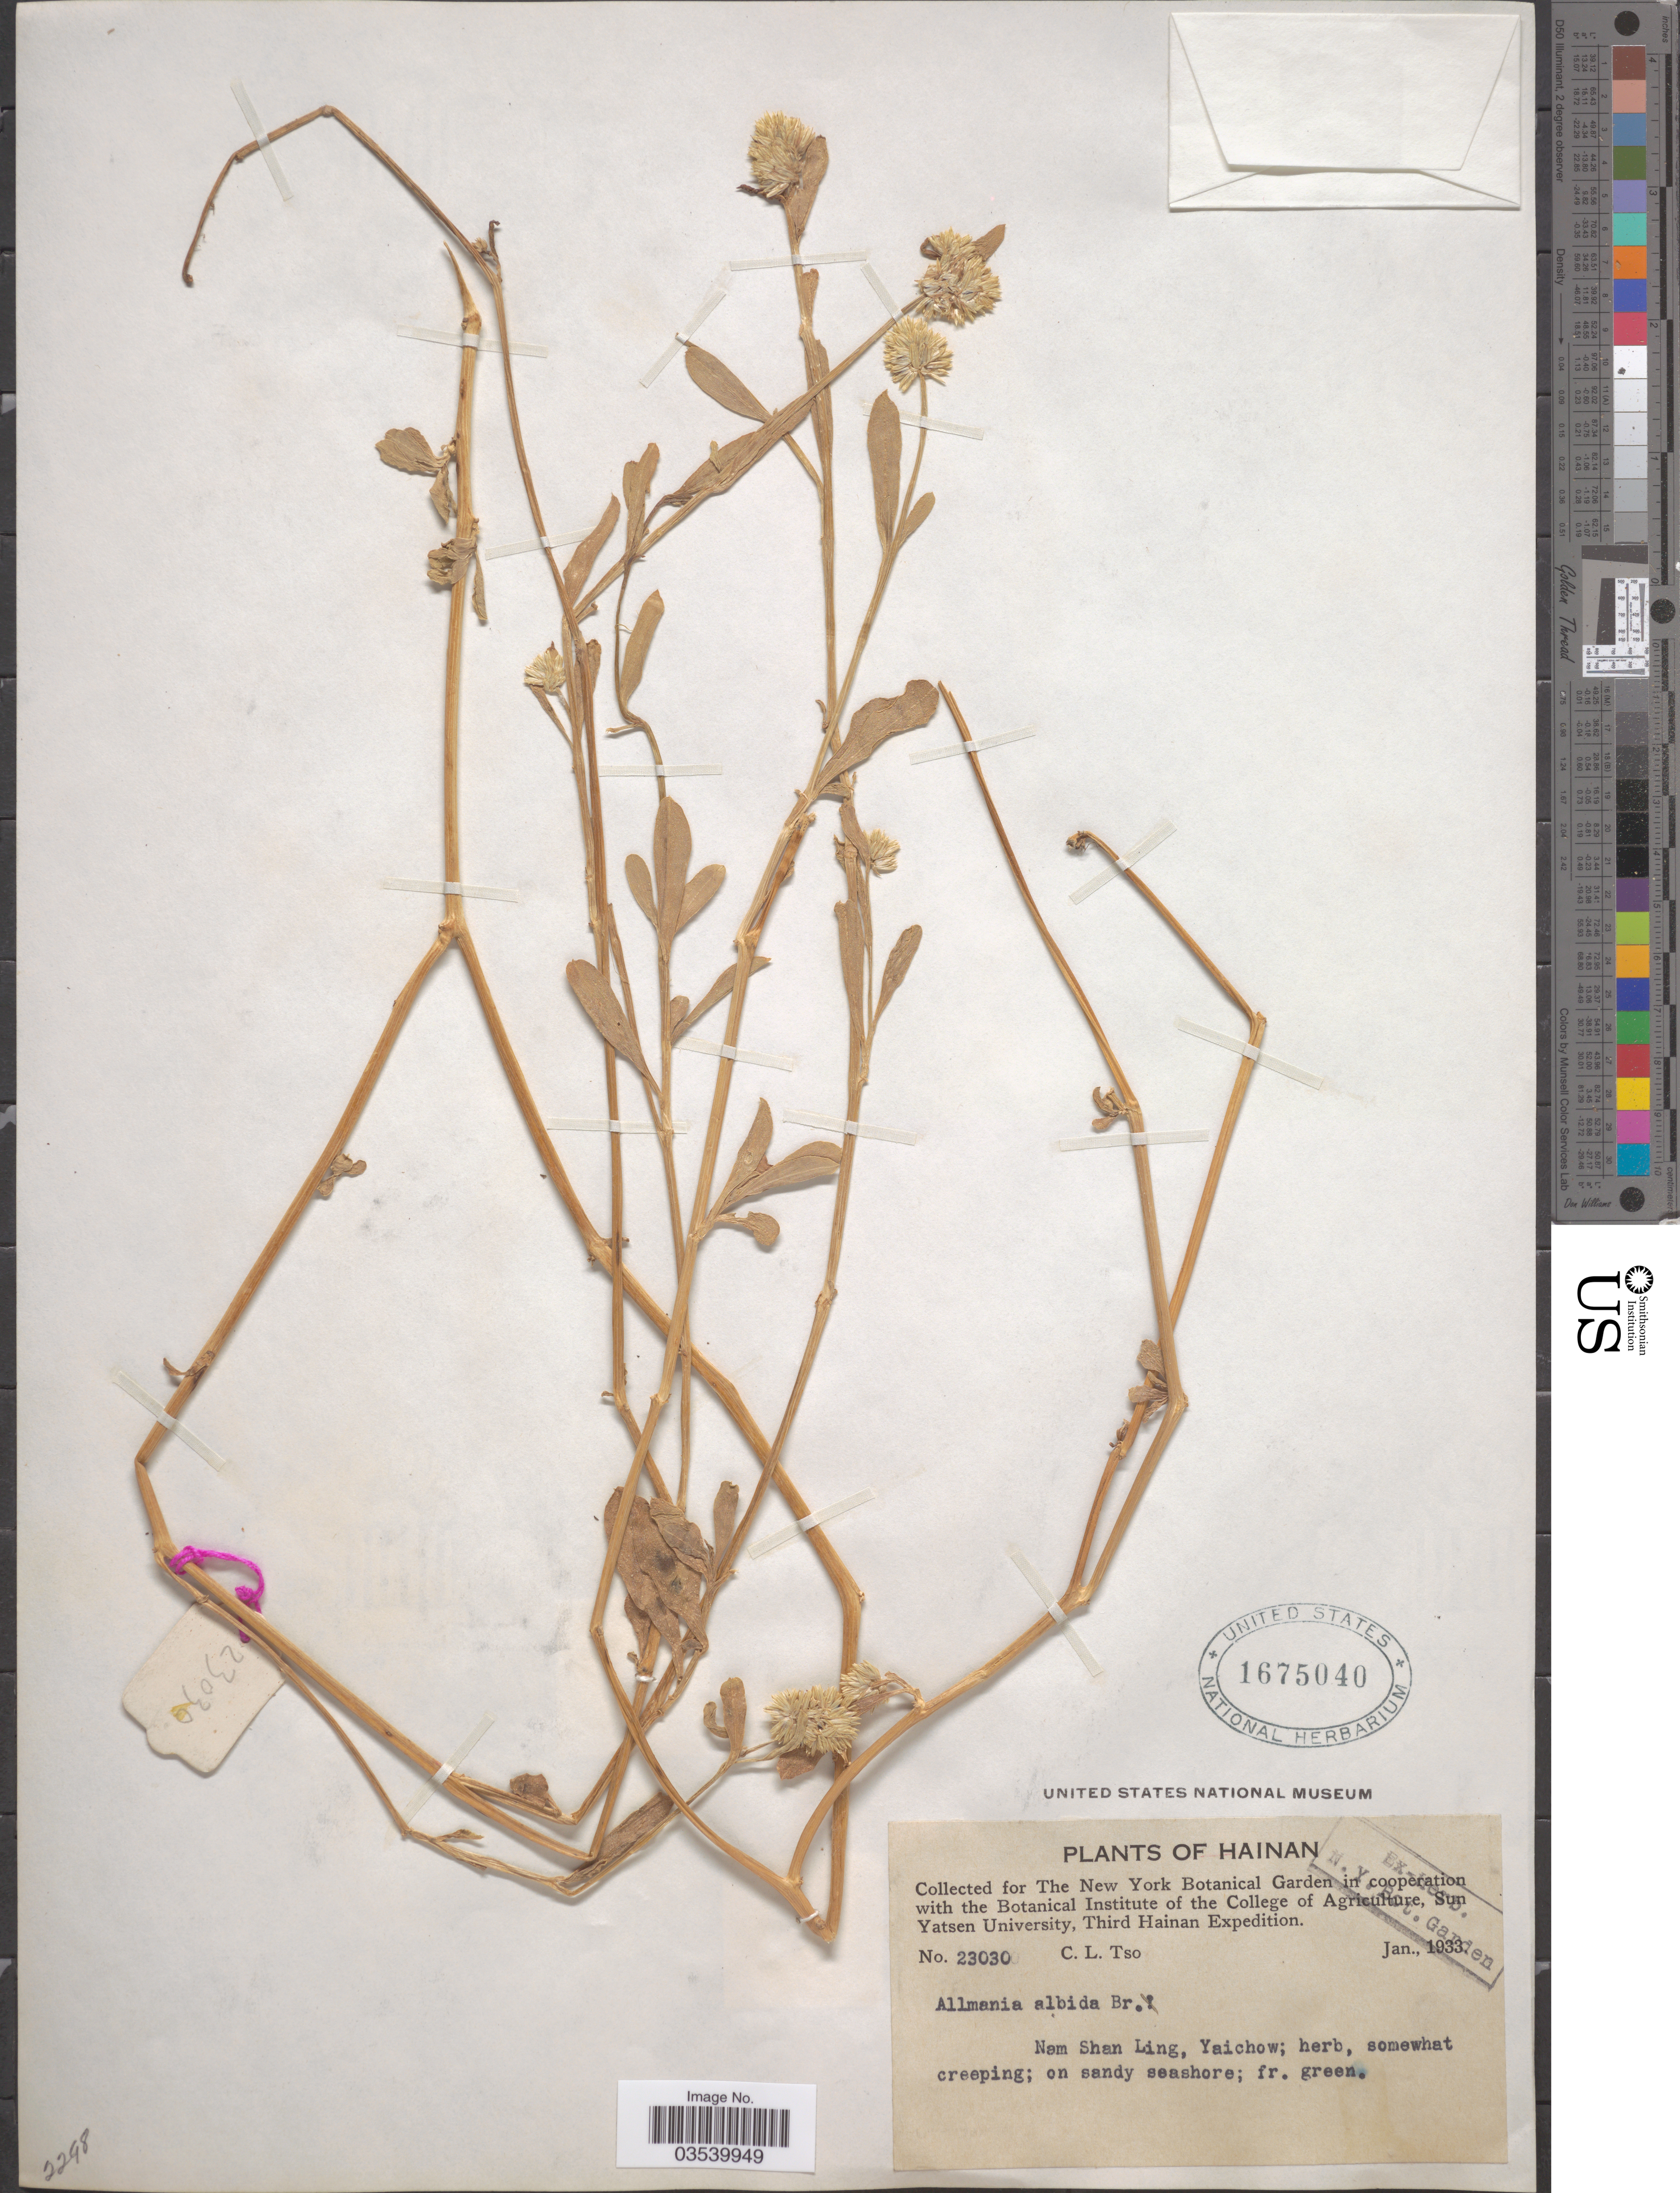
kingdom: Plantae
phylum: Tracheophyta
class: Magnoliopsida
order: Caryophyllales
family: Amaranthaceae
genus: Allmania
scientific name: Allmania albida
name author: R. Br. ex Hook. f.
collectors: C. Tso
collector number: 23030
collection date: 1933-01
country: China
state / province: Hainan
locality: Nam Shan Ling, Yaichow.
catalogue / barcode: US 1675040